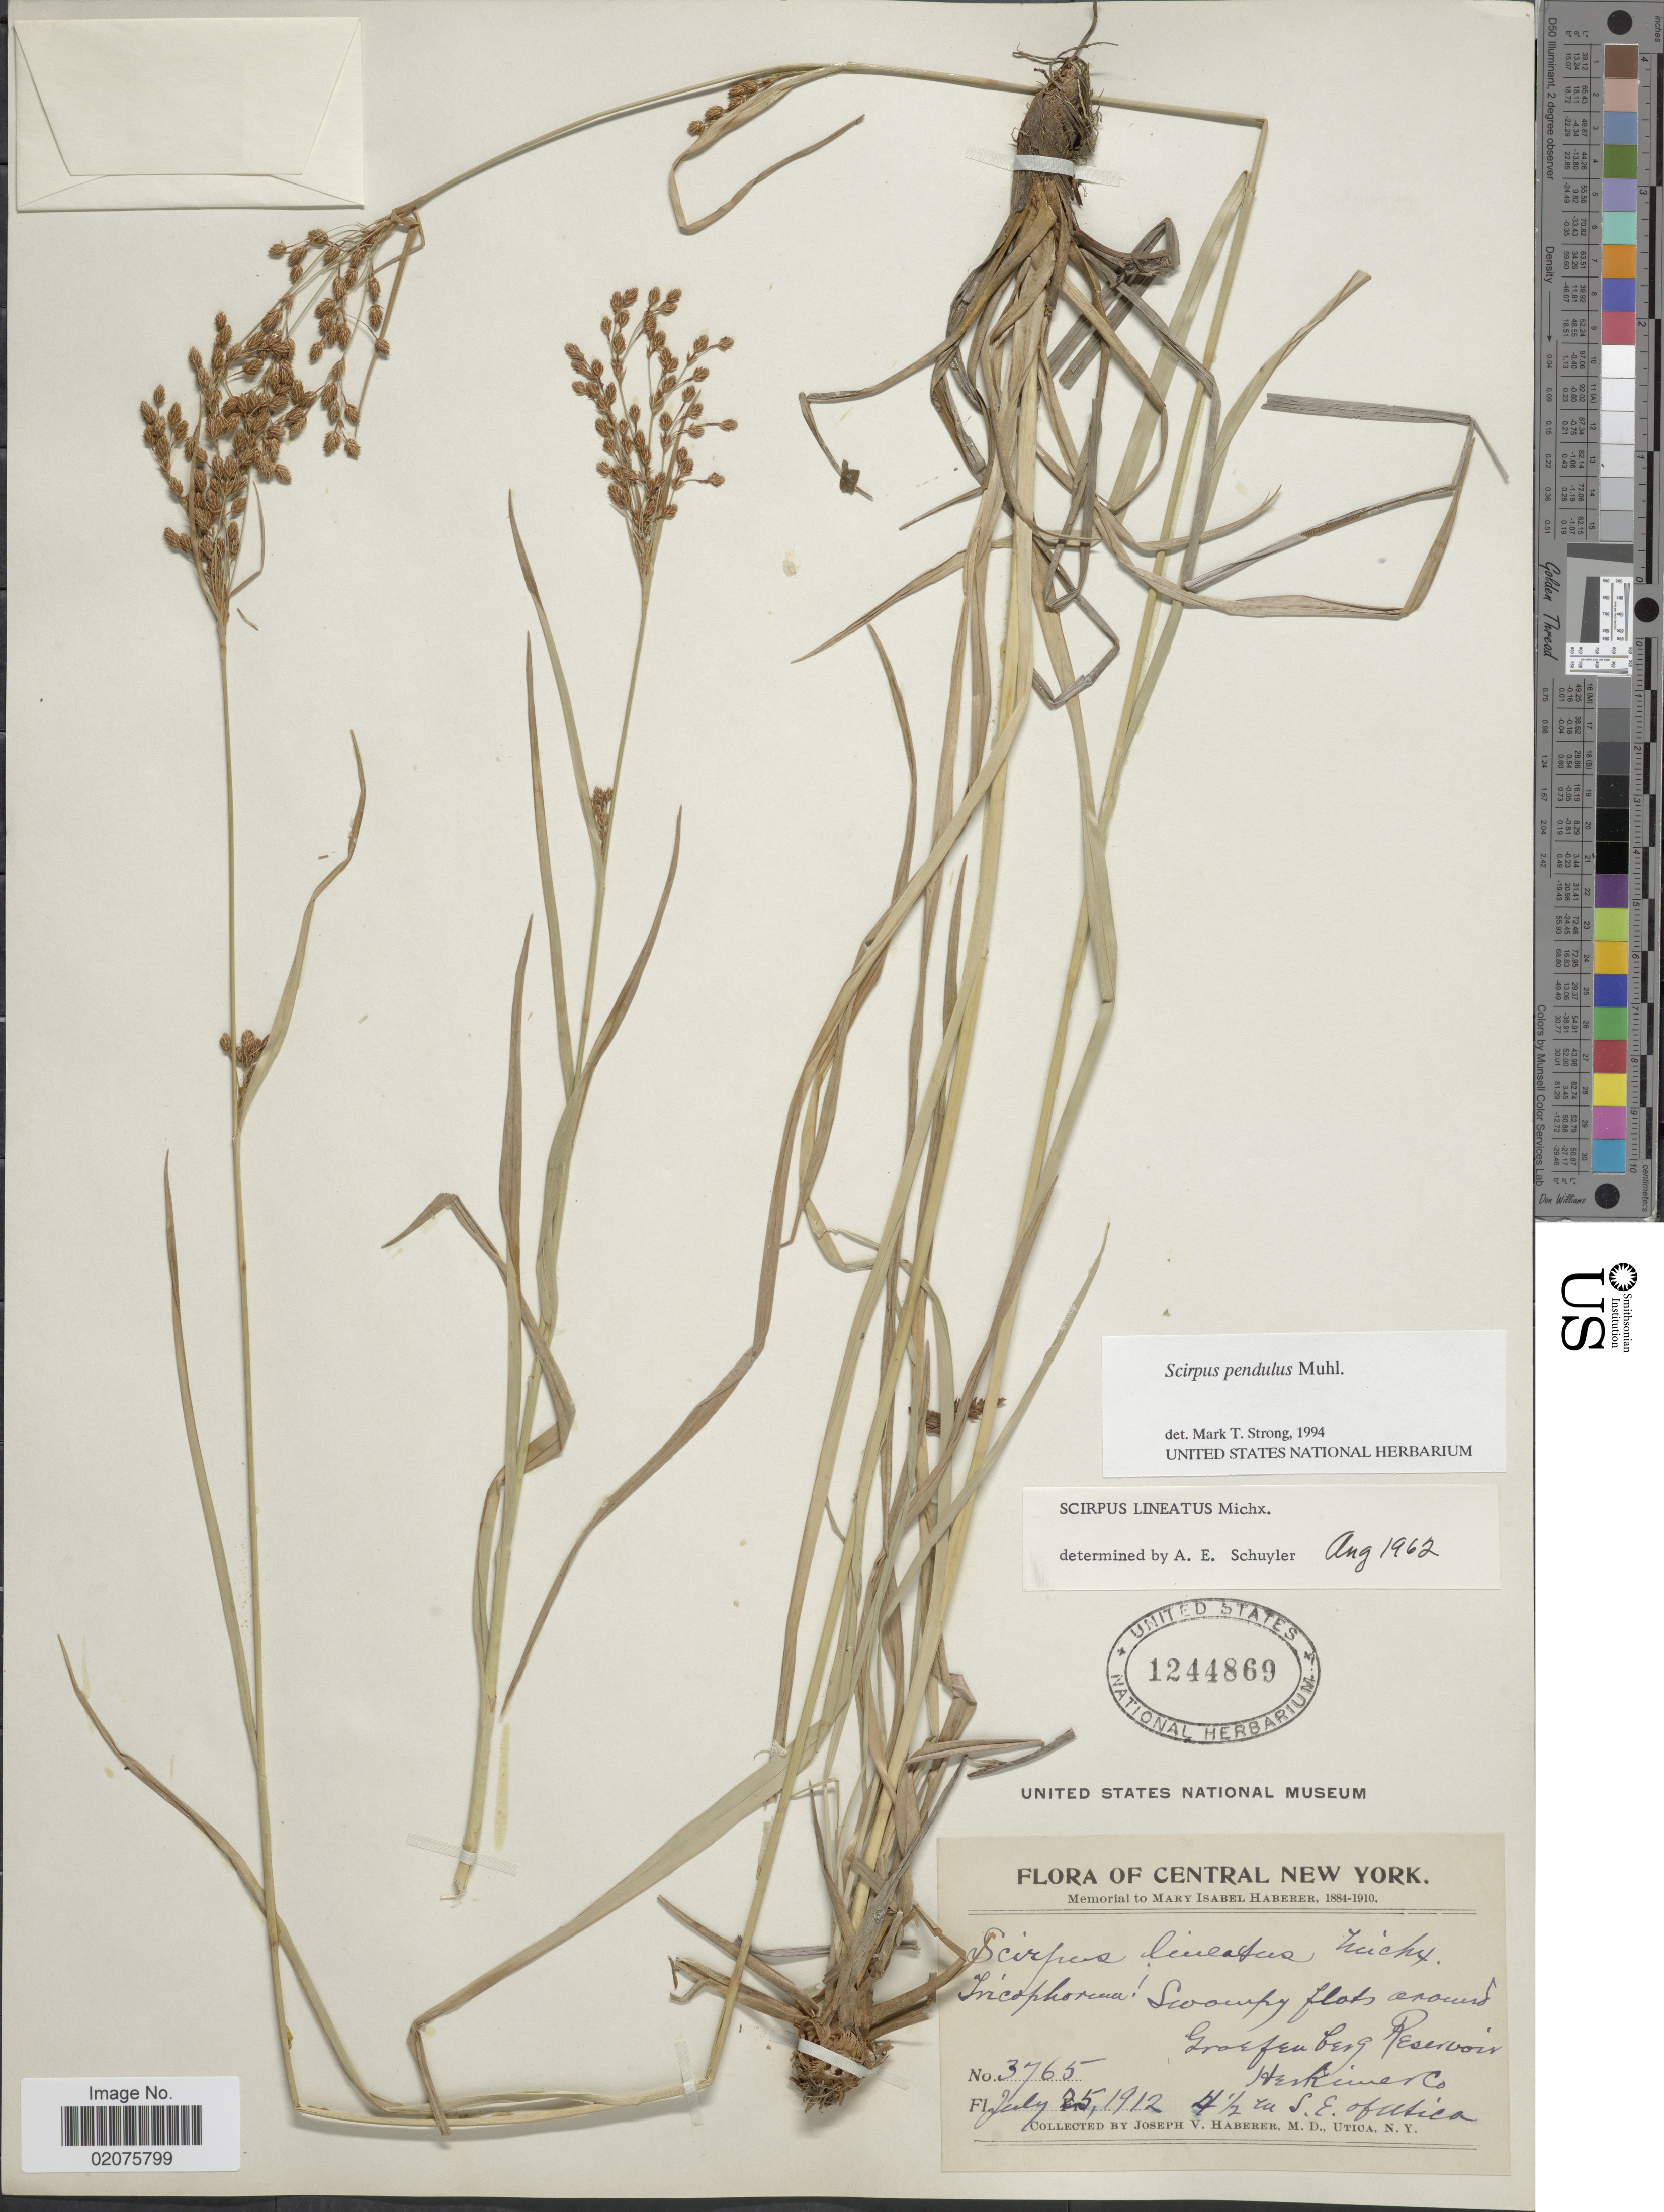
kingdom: Plantae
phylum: Tracheophyta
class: Liliopsida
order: Poales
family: Cyperaceae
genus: Scirpus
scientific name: Scirpus pendulus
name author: Muhl.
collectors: J. V. Haberer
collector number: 3765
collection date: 1912-07-25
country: United States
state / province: New York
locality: Central New York. Swampy flats around Groefenberg Reservoir, Henkiner Co. 4 1/2 m S.E. of Utica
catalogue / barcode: US 1244869